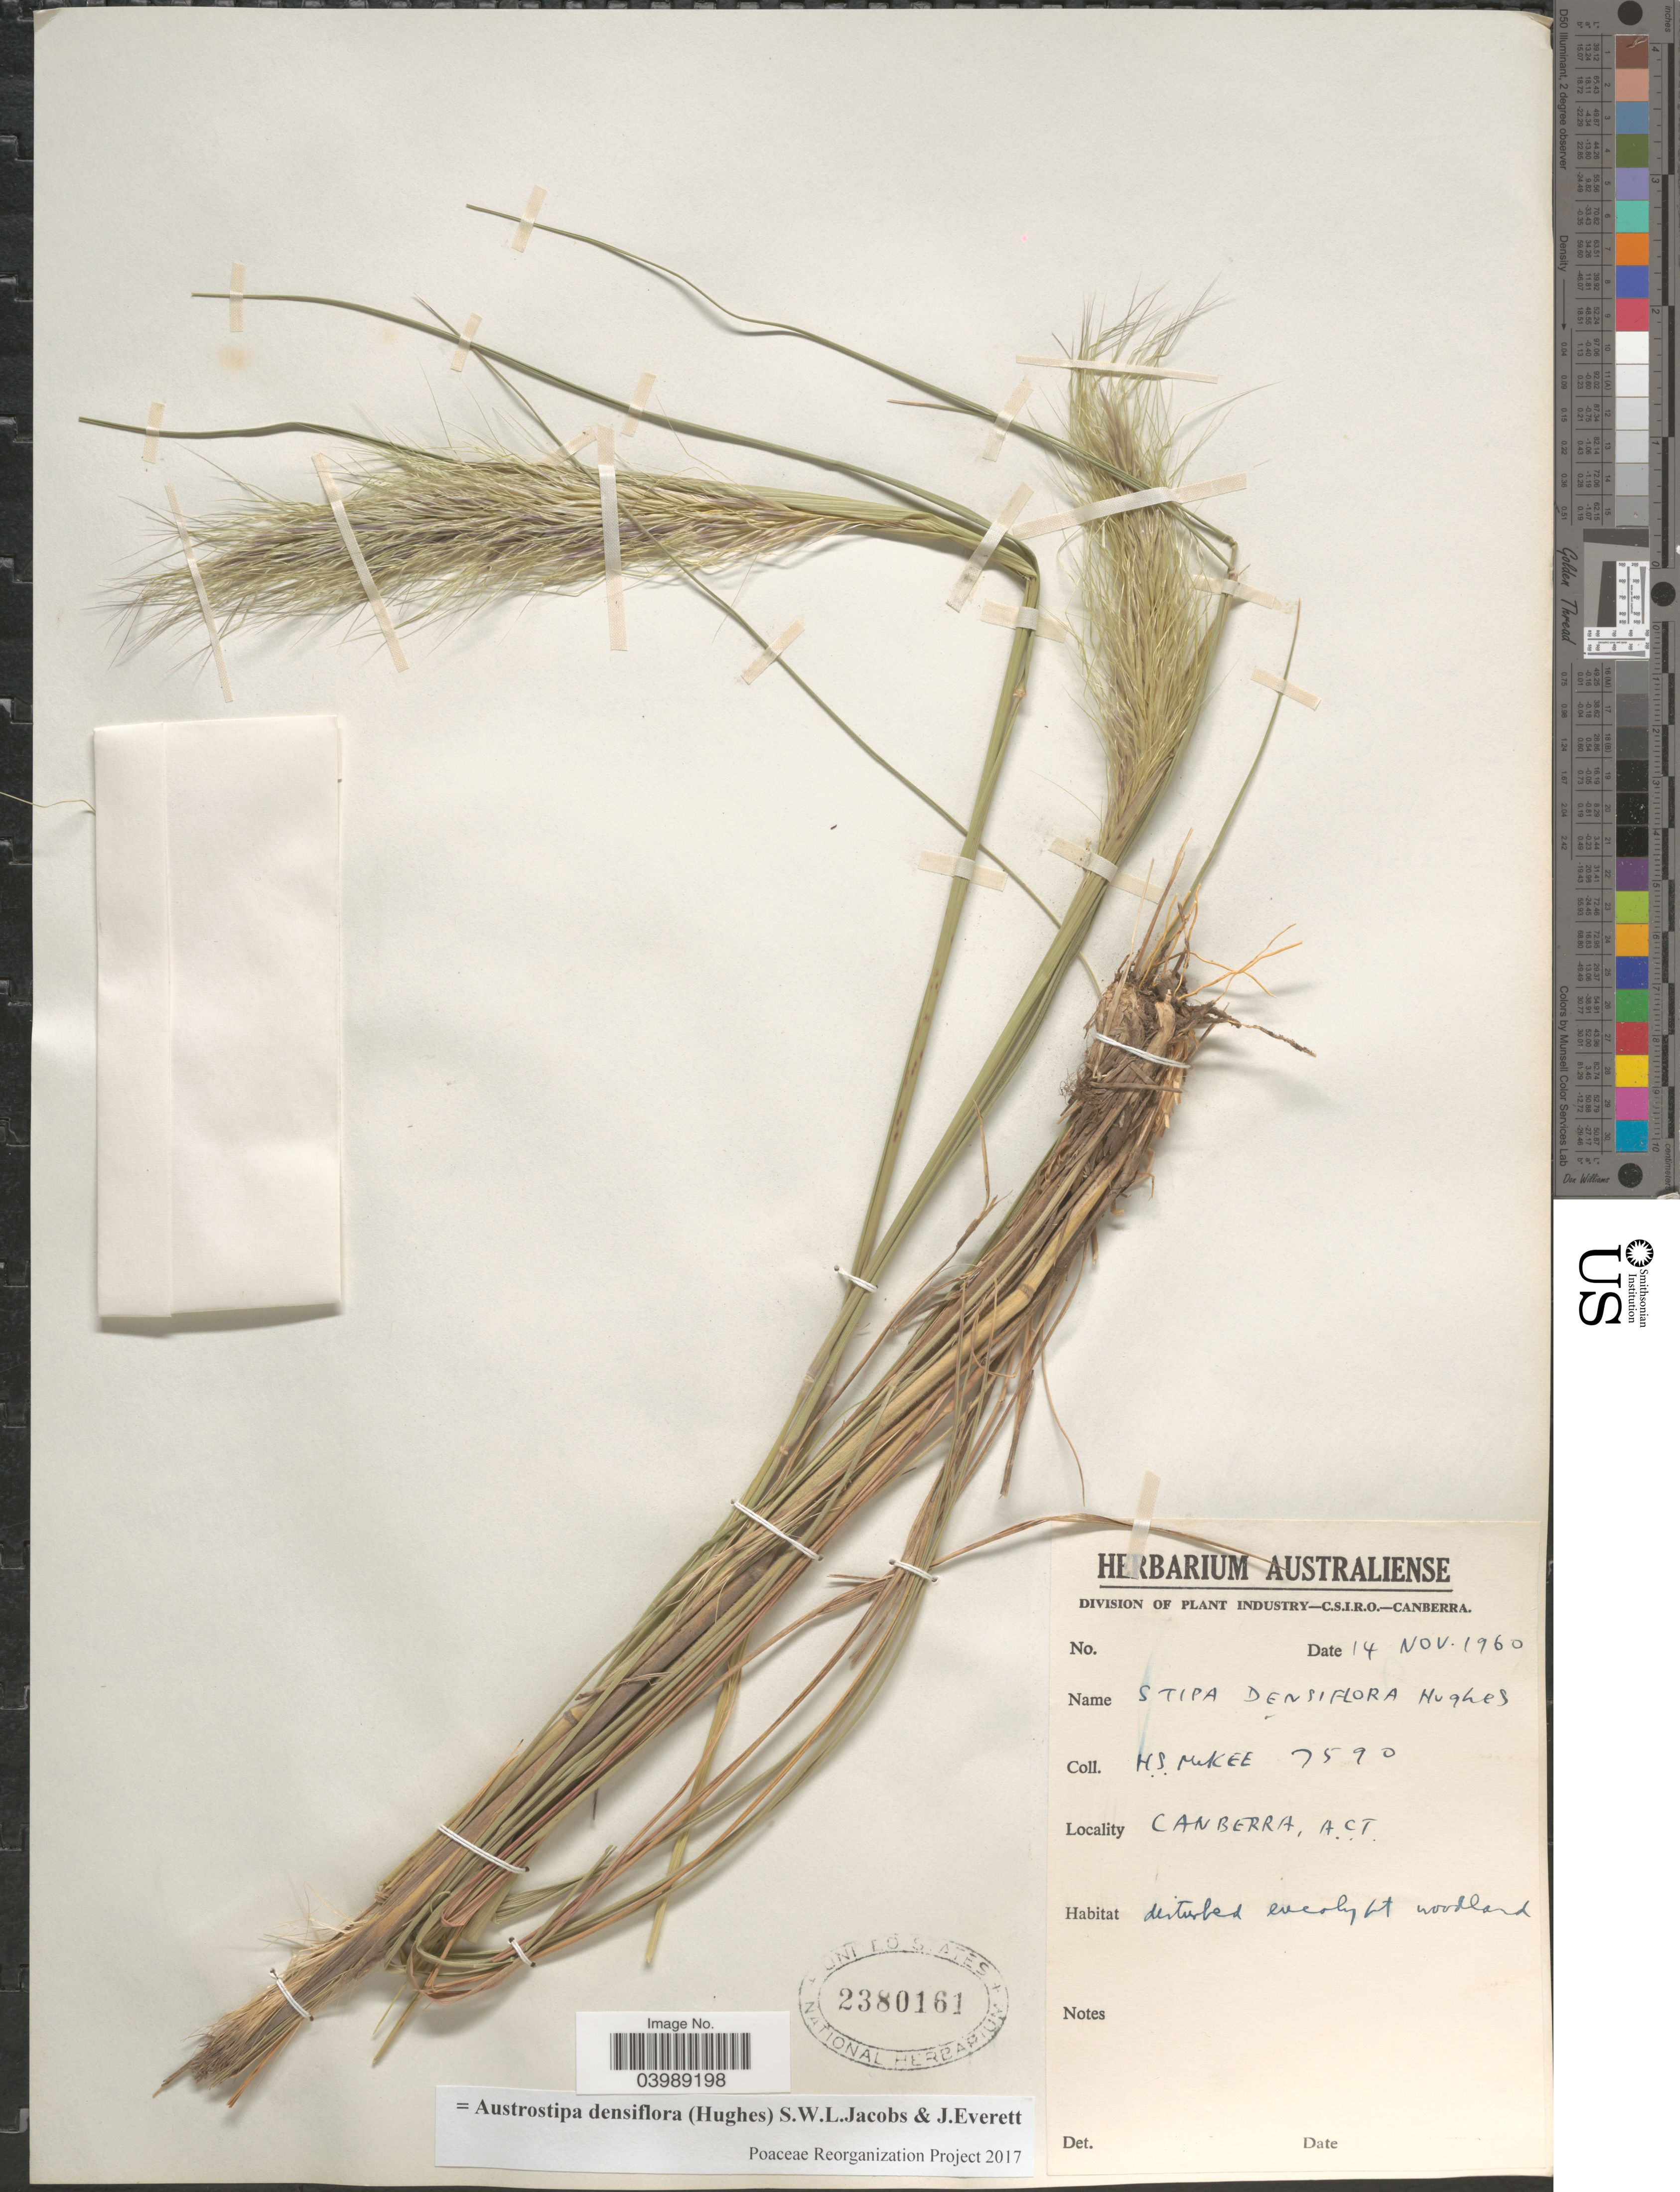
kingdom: Plantae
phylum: Tracheophyta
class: Liliopsida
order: Poales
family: Poaceae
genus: Austrostipa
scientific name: Austrostipa densiflora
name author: (Hughes) S.W.L. Jacobs & J. Everett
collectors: H. S. McKee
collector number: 7590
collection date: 1960-11-14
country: Australia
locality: Canberra, A.C.T.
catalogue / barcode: US 2380161